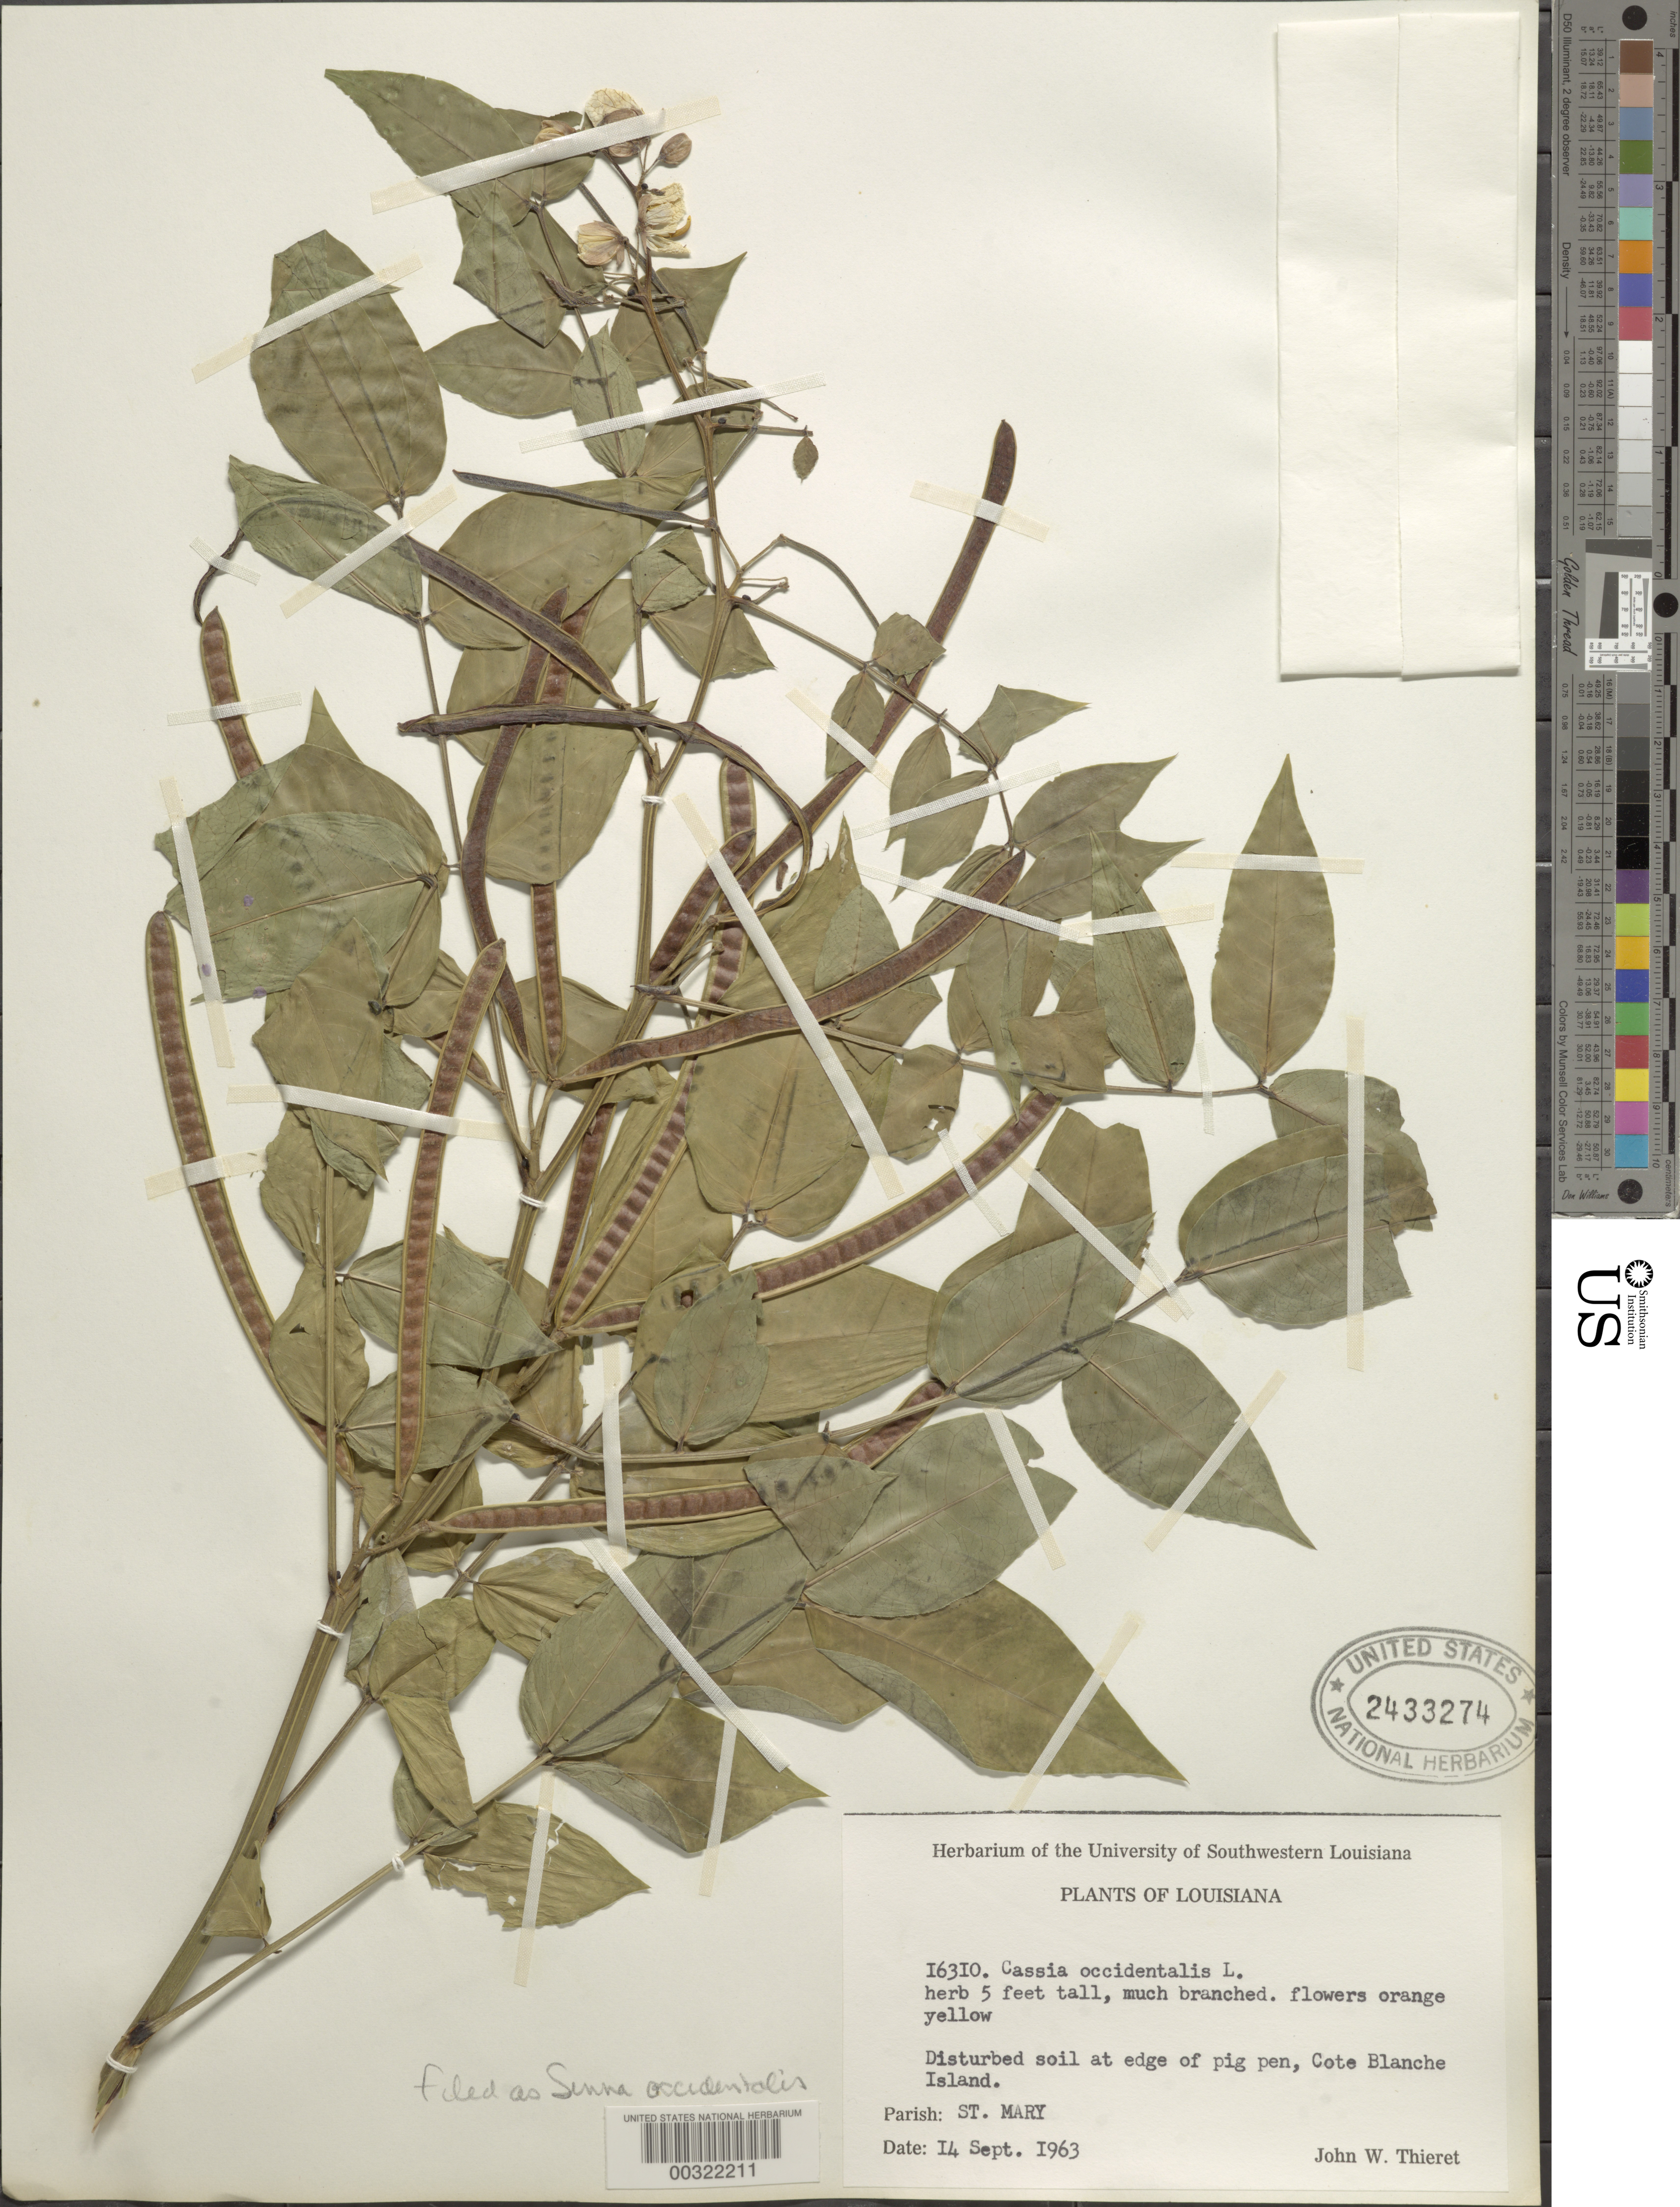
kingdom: Plantae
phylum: Tracheophyta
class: Magnoliopsida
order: Fabales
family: Fabaceae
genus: Senna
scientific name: Senna occidentalis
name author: (L.) Link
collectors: J. W. Thieret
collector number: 16310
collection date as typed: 14 Sep 1963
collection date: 1963-09-14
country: United States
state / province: Louisiana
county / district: Saint Mary Parish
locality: Cote blanche island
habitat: Disturbed soil at edge of pig pen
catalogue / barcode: US 2433274